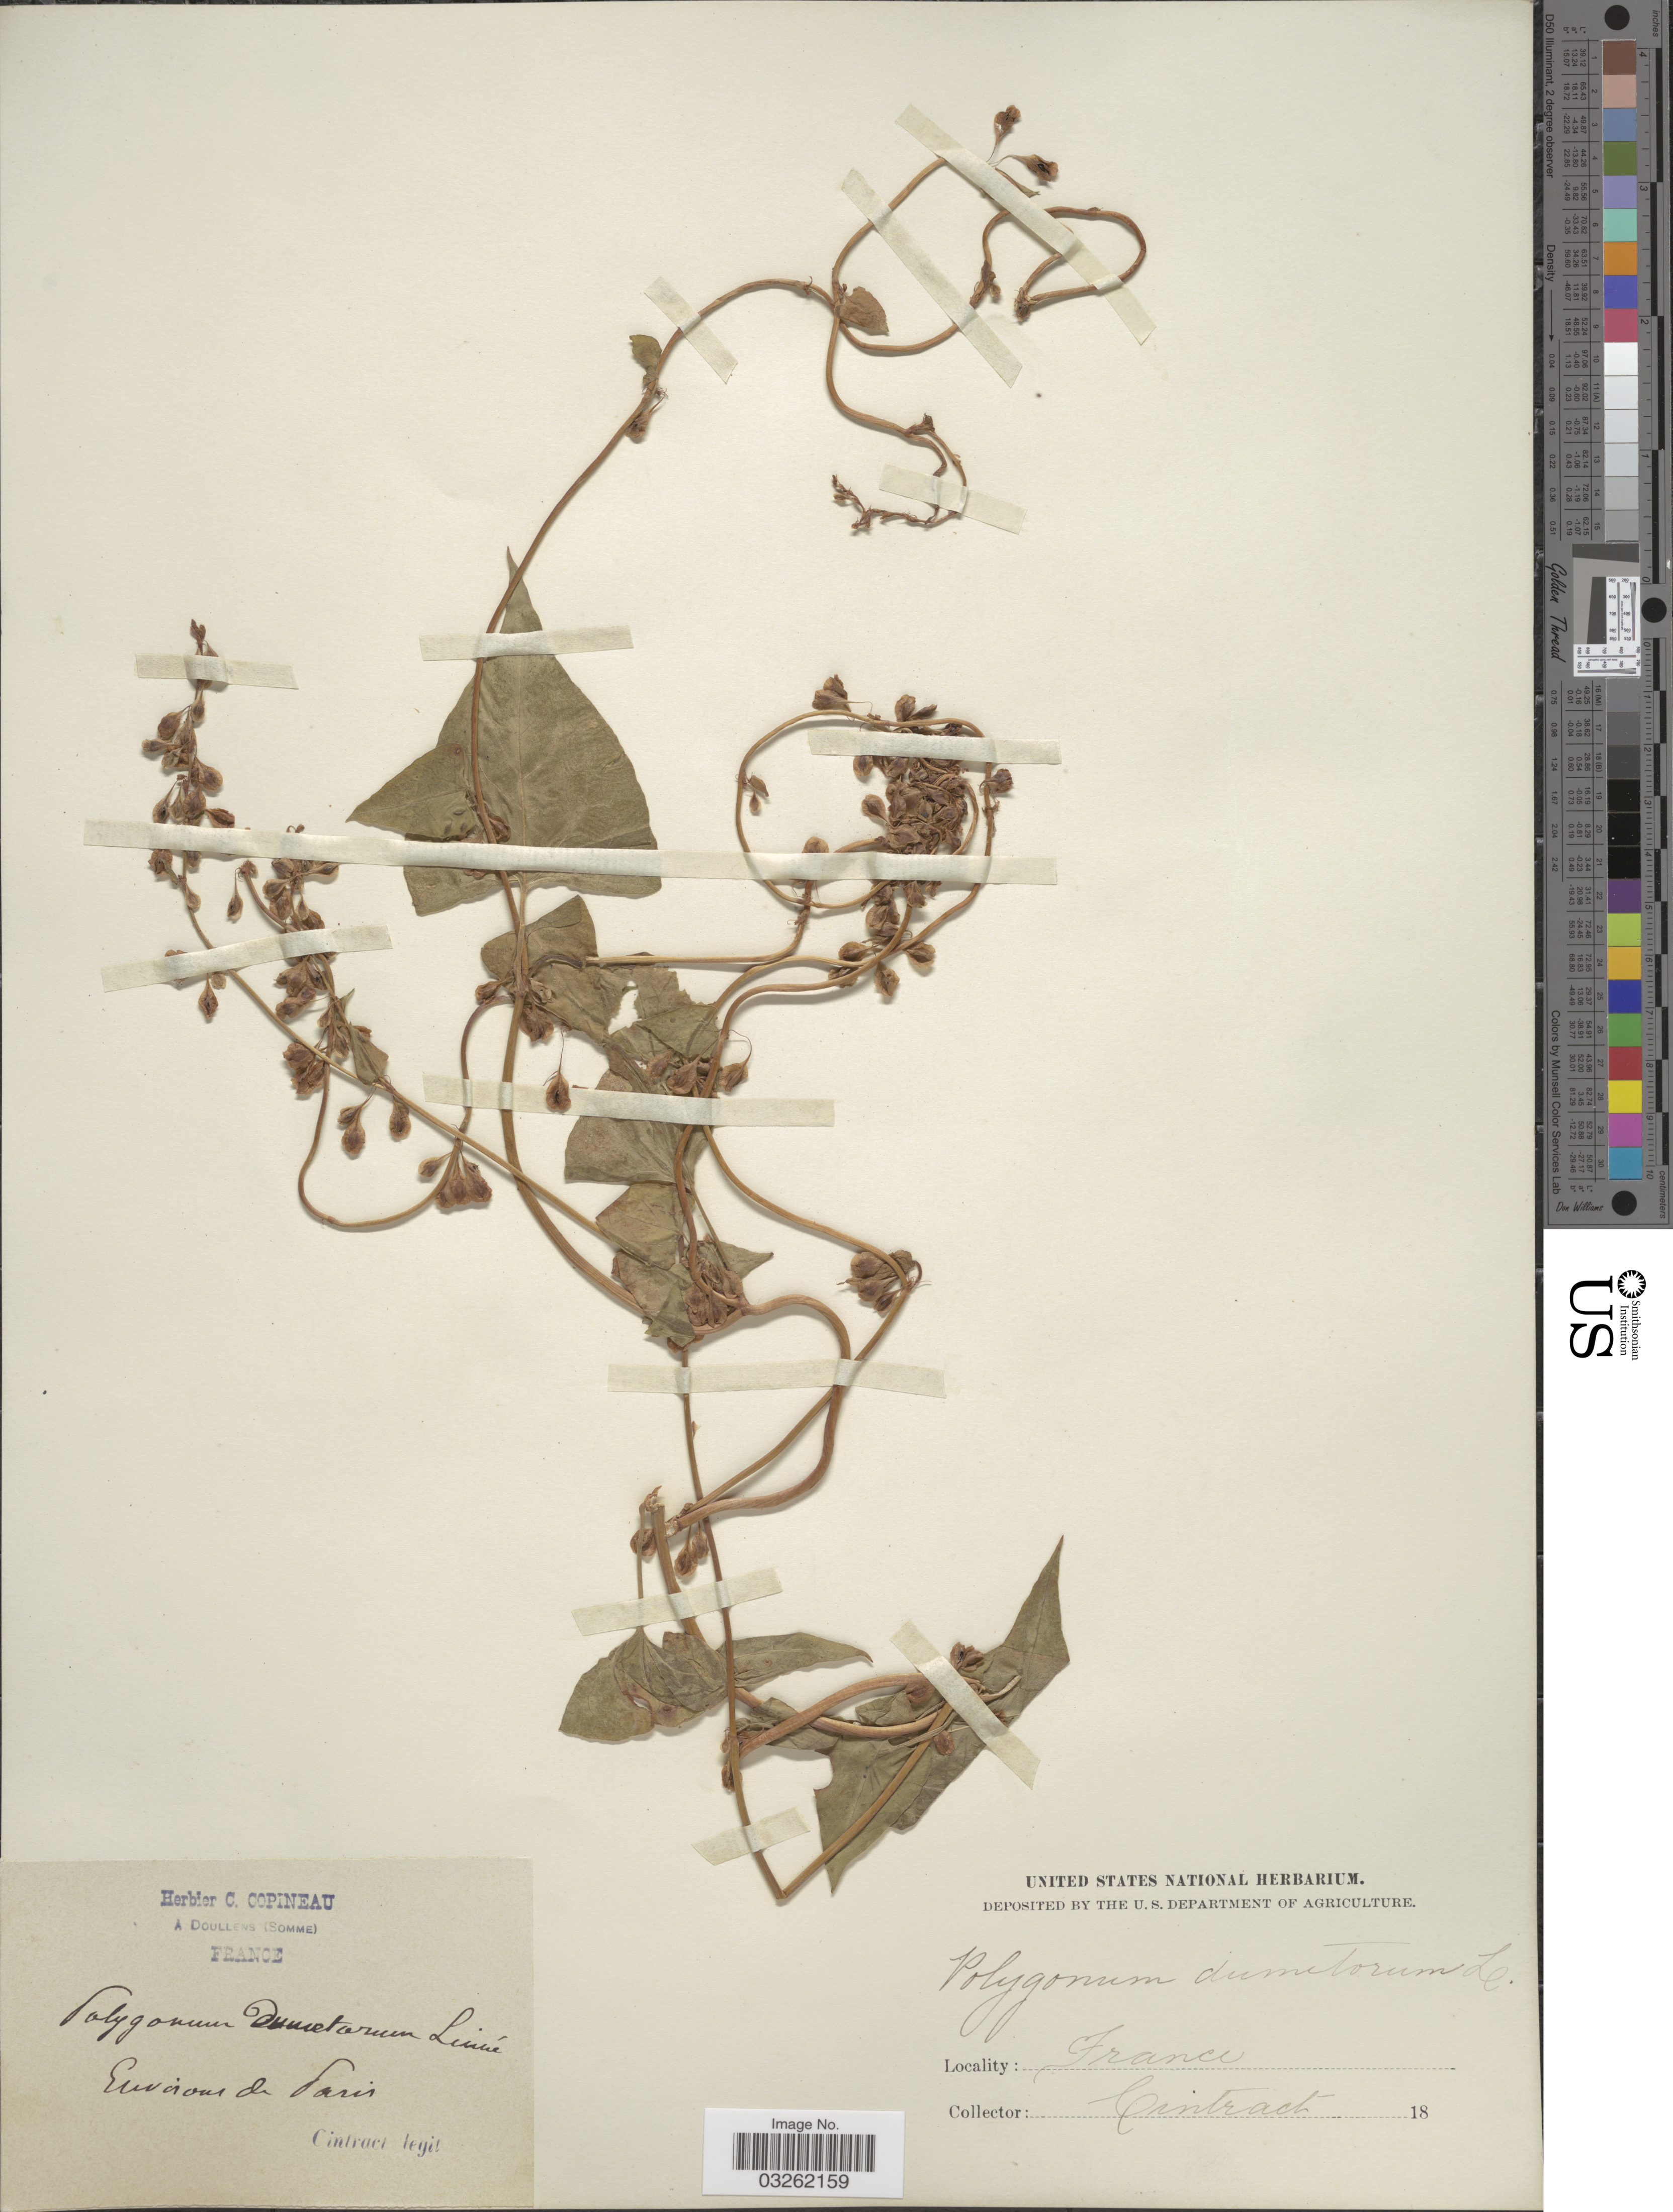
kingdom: Plantae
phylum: Tracheophyta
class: Magnoliopsida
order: Caryophyllales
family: Polygonaceae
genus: Fallopia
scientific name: Fallopia dumetorum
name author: (L.) Holub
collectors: Cintract, --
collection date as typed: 18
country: France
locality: Environs de Paris.